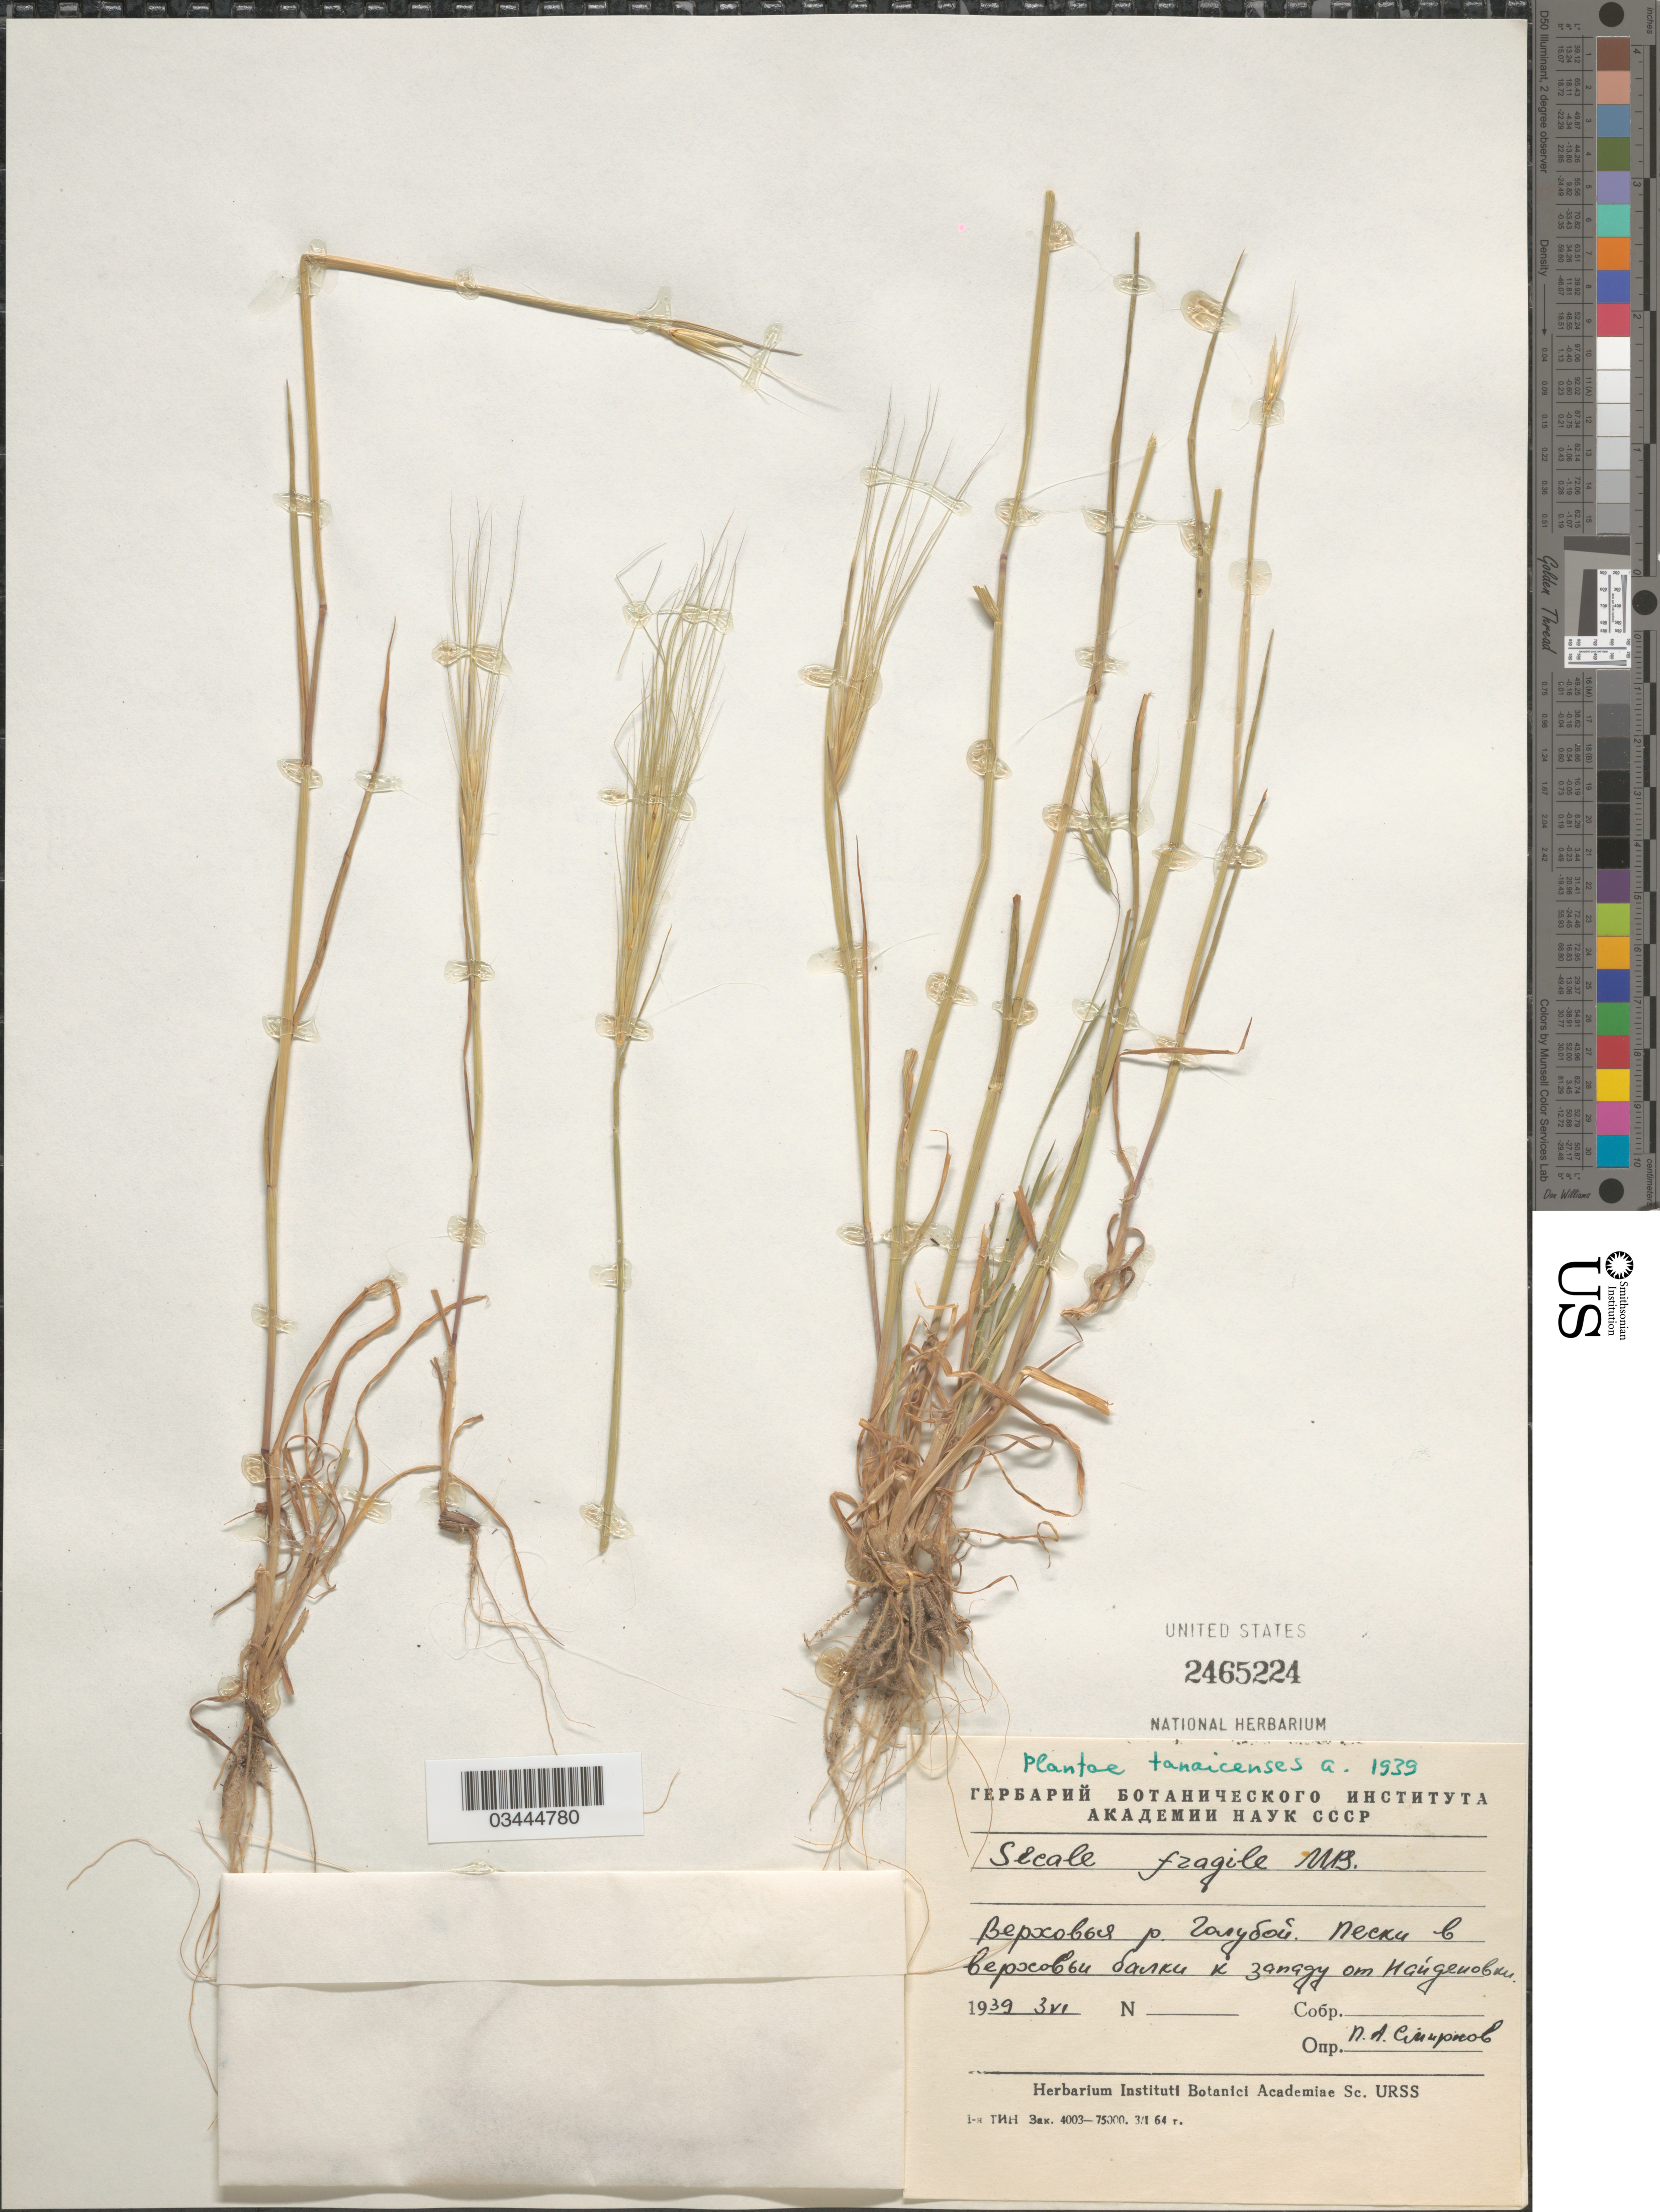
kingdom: Plantae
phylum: Tracheophyta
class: Liliopsida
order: Poales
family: Poaceae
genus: Secale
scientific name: Secale sylvestre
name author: Host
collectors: ex herb. Instituti Botanici Academiae Sc. URSS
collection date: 1939-06-03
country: Russian Federation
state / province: Khakassia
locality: River Golubaya, W of Naydenovka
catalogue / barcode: US 2465224